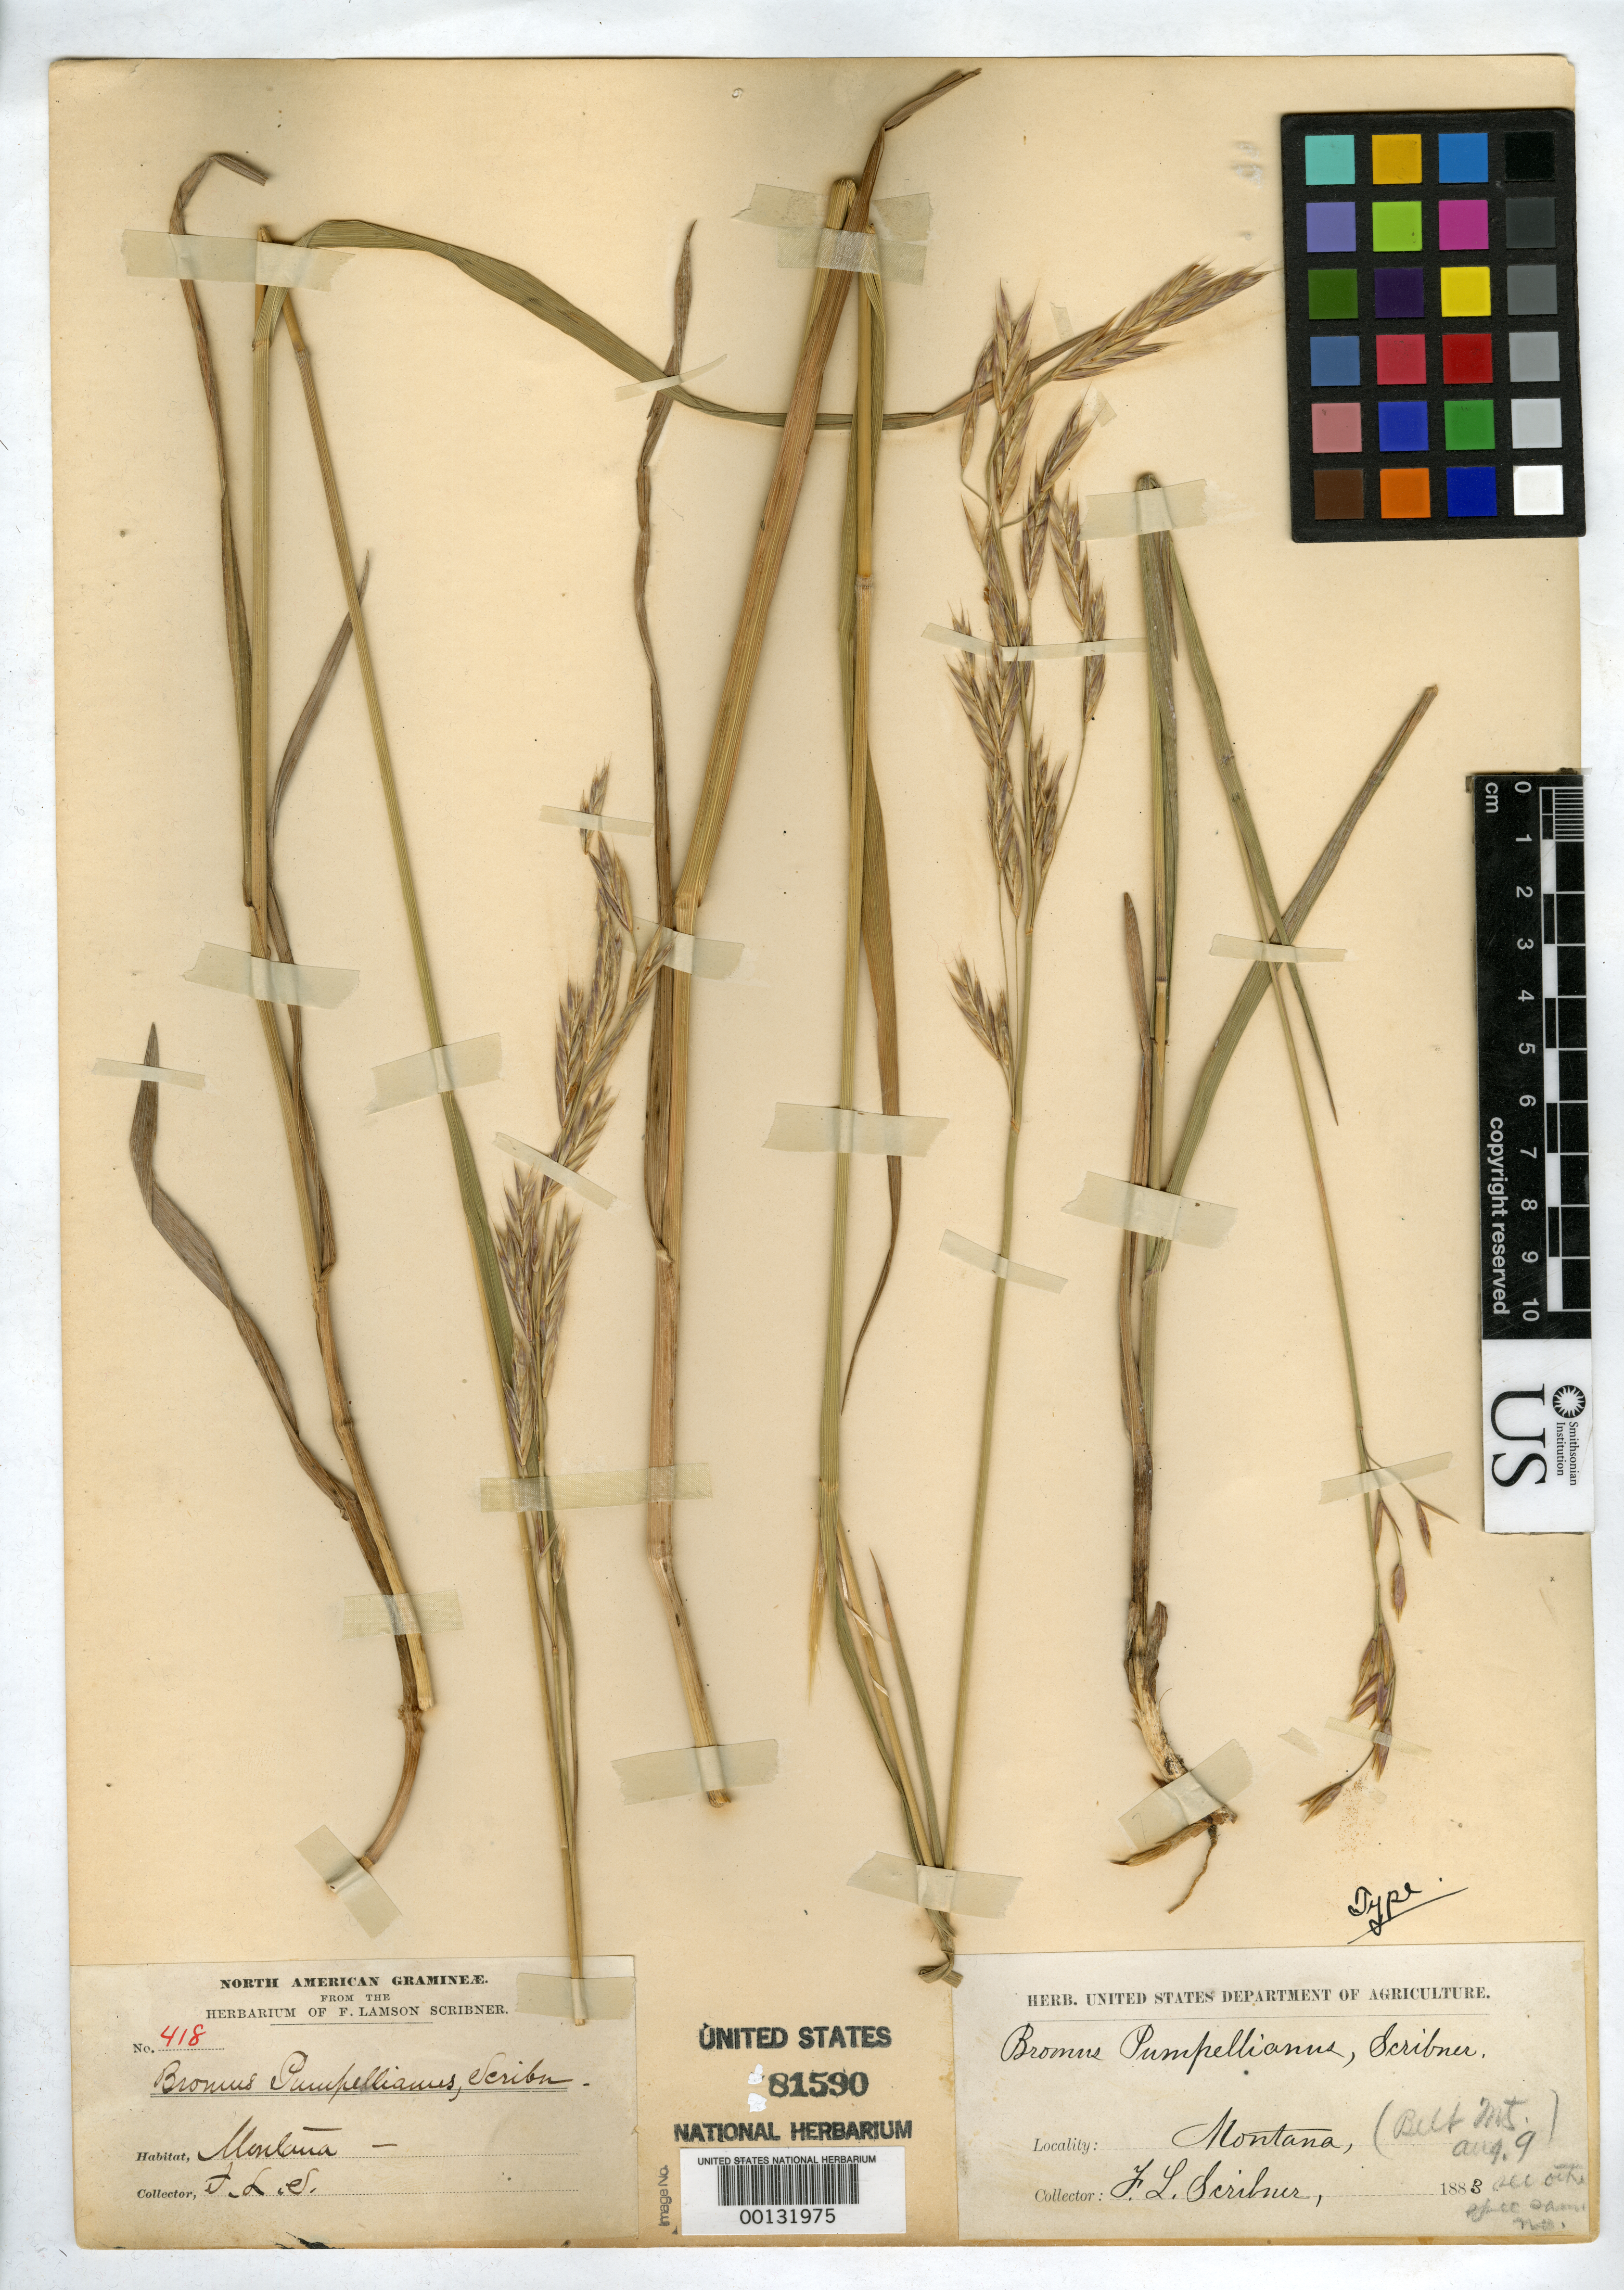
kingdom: Plantae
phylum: Tracheophyta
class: Liliopsida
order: Poales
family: Poaceae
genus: Bromus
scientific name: Bromus pumpellianus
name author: Scribn.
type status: Syntype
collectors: F. L. Scribner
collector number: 418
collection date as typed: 1883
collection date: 1883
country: United States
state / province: Montana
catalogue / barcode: US 81590